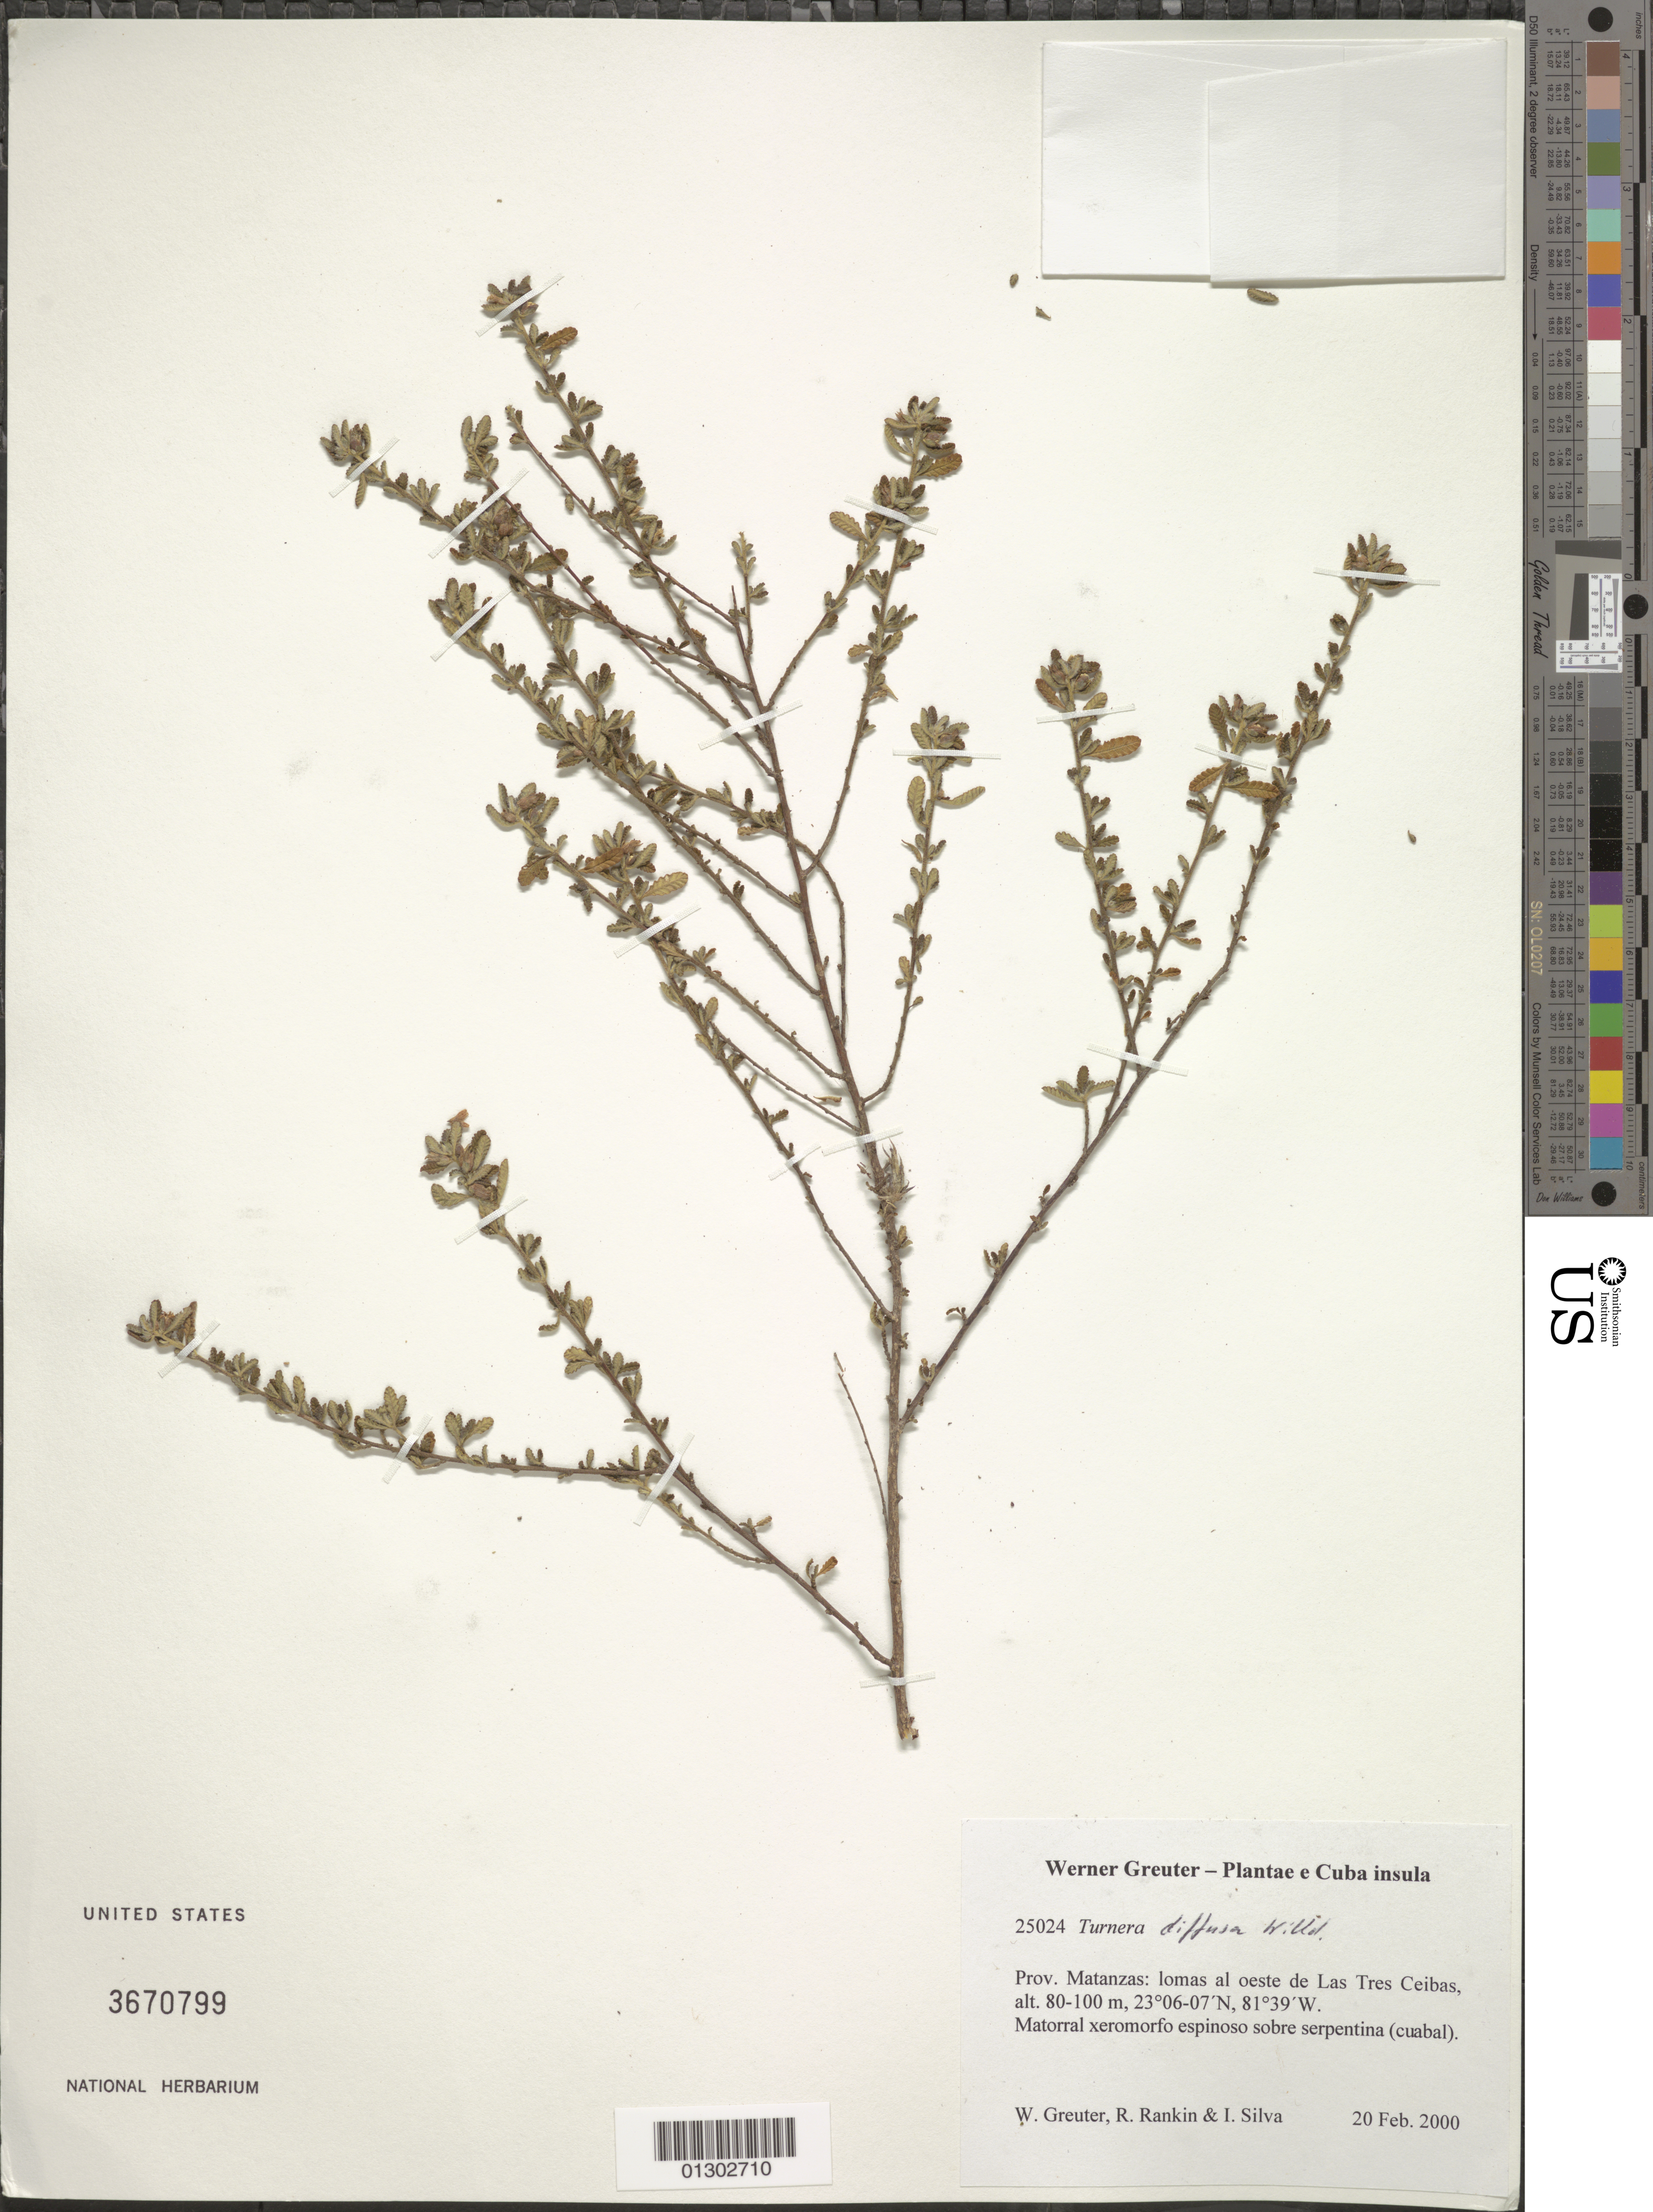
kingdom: Plantae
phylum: Tracheophyta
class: Magnoliopsida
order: Malpighiales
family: Turneraceae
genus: Turnera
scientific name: Turnera diffusa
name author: Willd. ex Schult.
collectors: W. R. Greuter, R. Rankin Rodriguez & I. Silva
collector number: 25024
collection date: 2000-02-20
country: Cuba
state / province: Matanzas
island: Cuba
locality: Las Tres Ceibas, lomas al oeste.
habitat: Matorral xeromorfo espinoso sobre serpentina (cuabal).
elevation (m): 80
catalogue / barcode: US 3670799